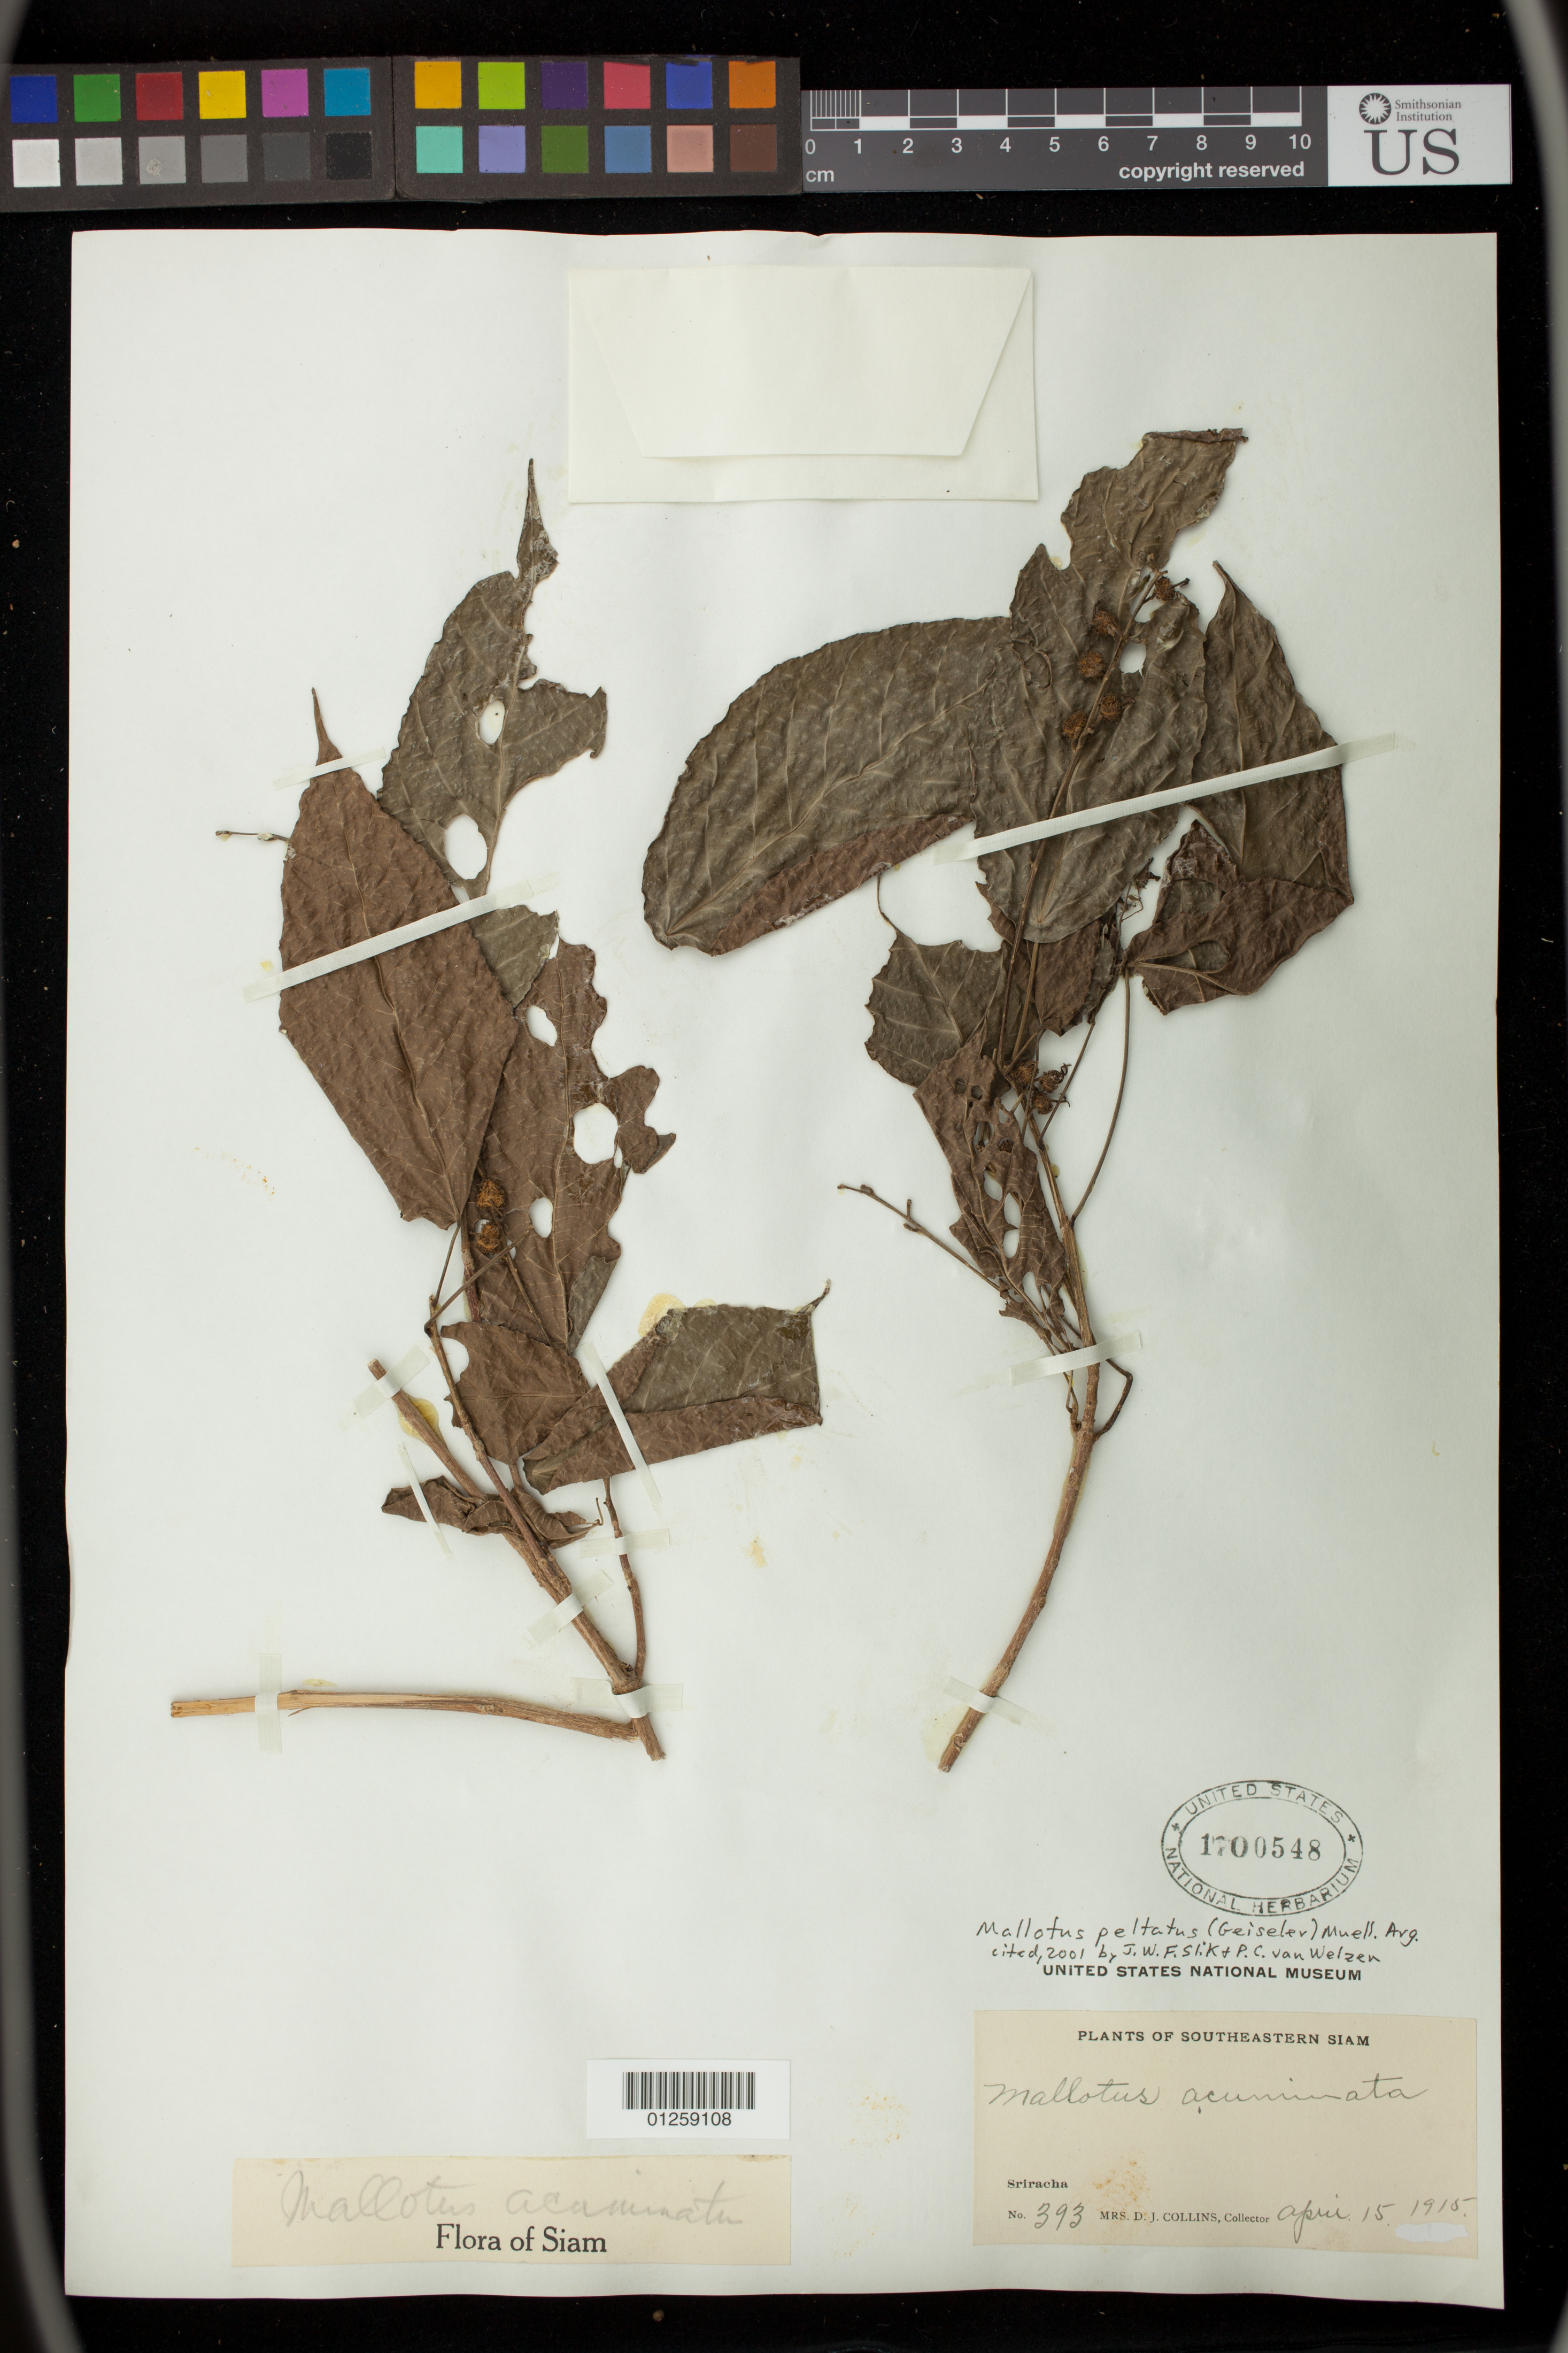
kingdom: Plantae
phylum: Tracheophyta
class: Magnoliopsida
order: Malpighiales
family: Euphorbiaceae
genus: Mallotus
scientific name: Mallotus peltatus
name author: (Geiseler) Müll. Arg.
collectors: Mrs. D. J. Collins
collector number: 393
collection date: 1915-04-15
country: Thailand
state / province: Chon Buri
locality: Sriracha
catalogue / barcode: US 1700548